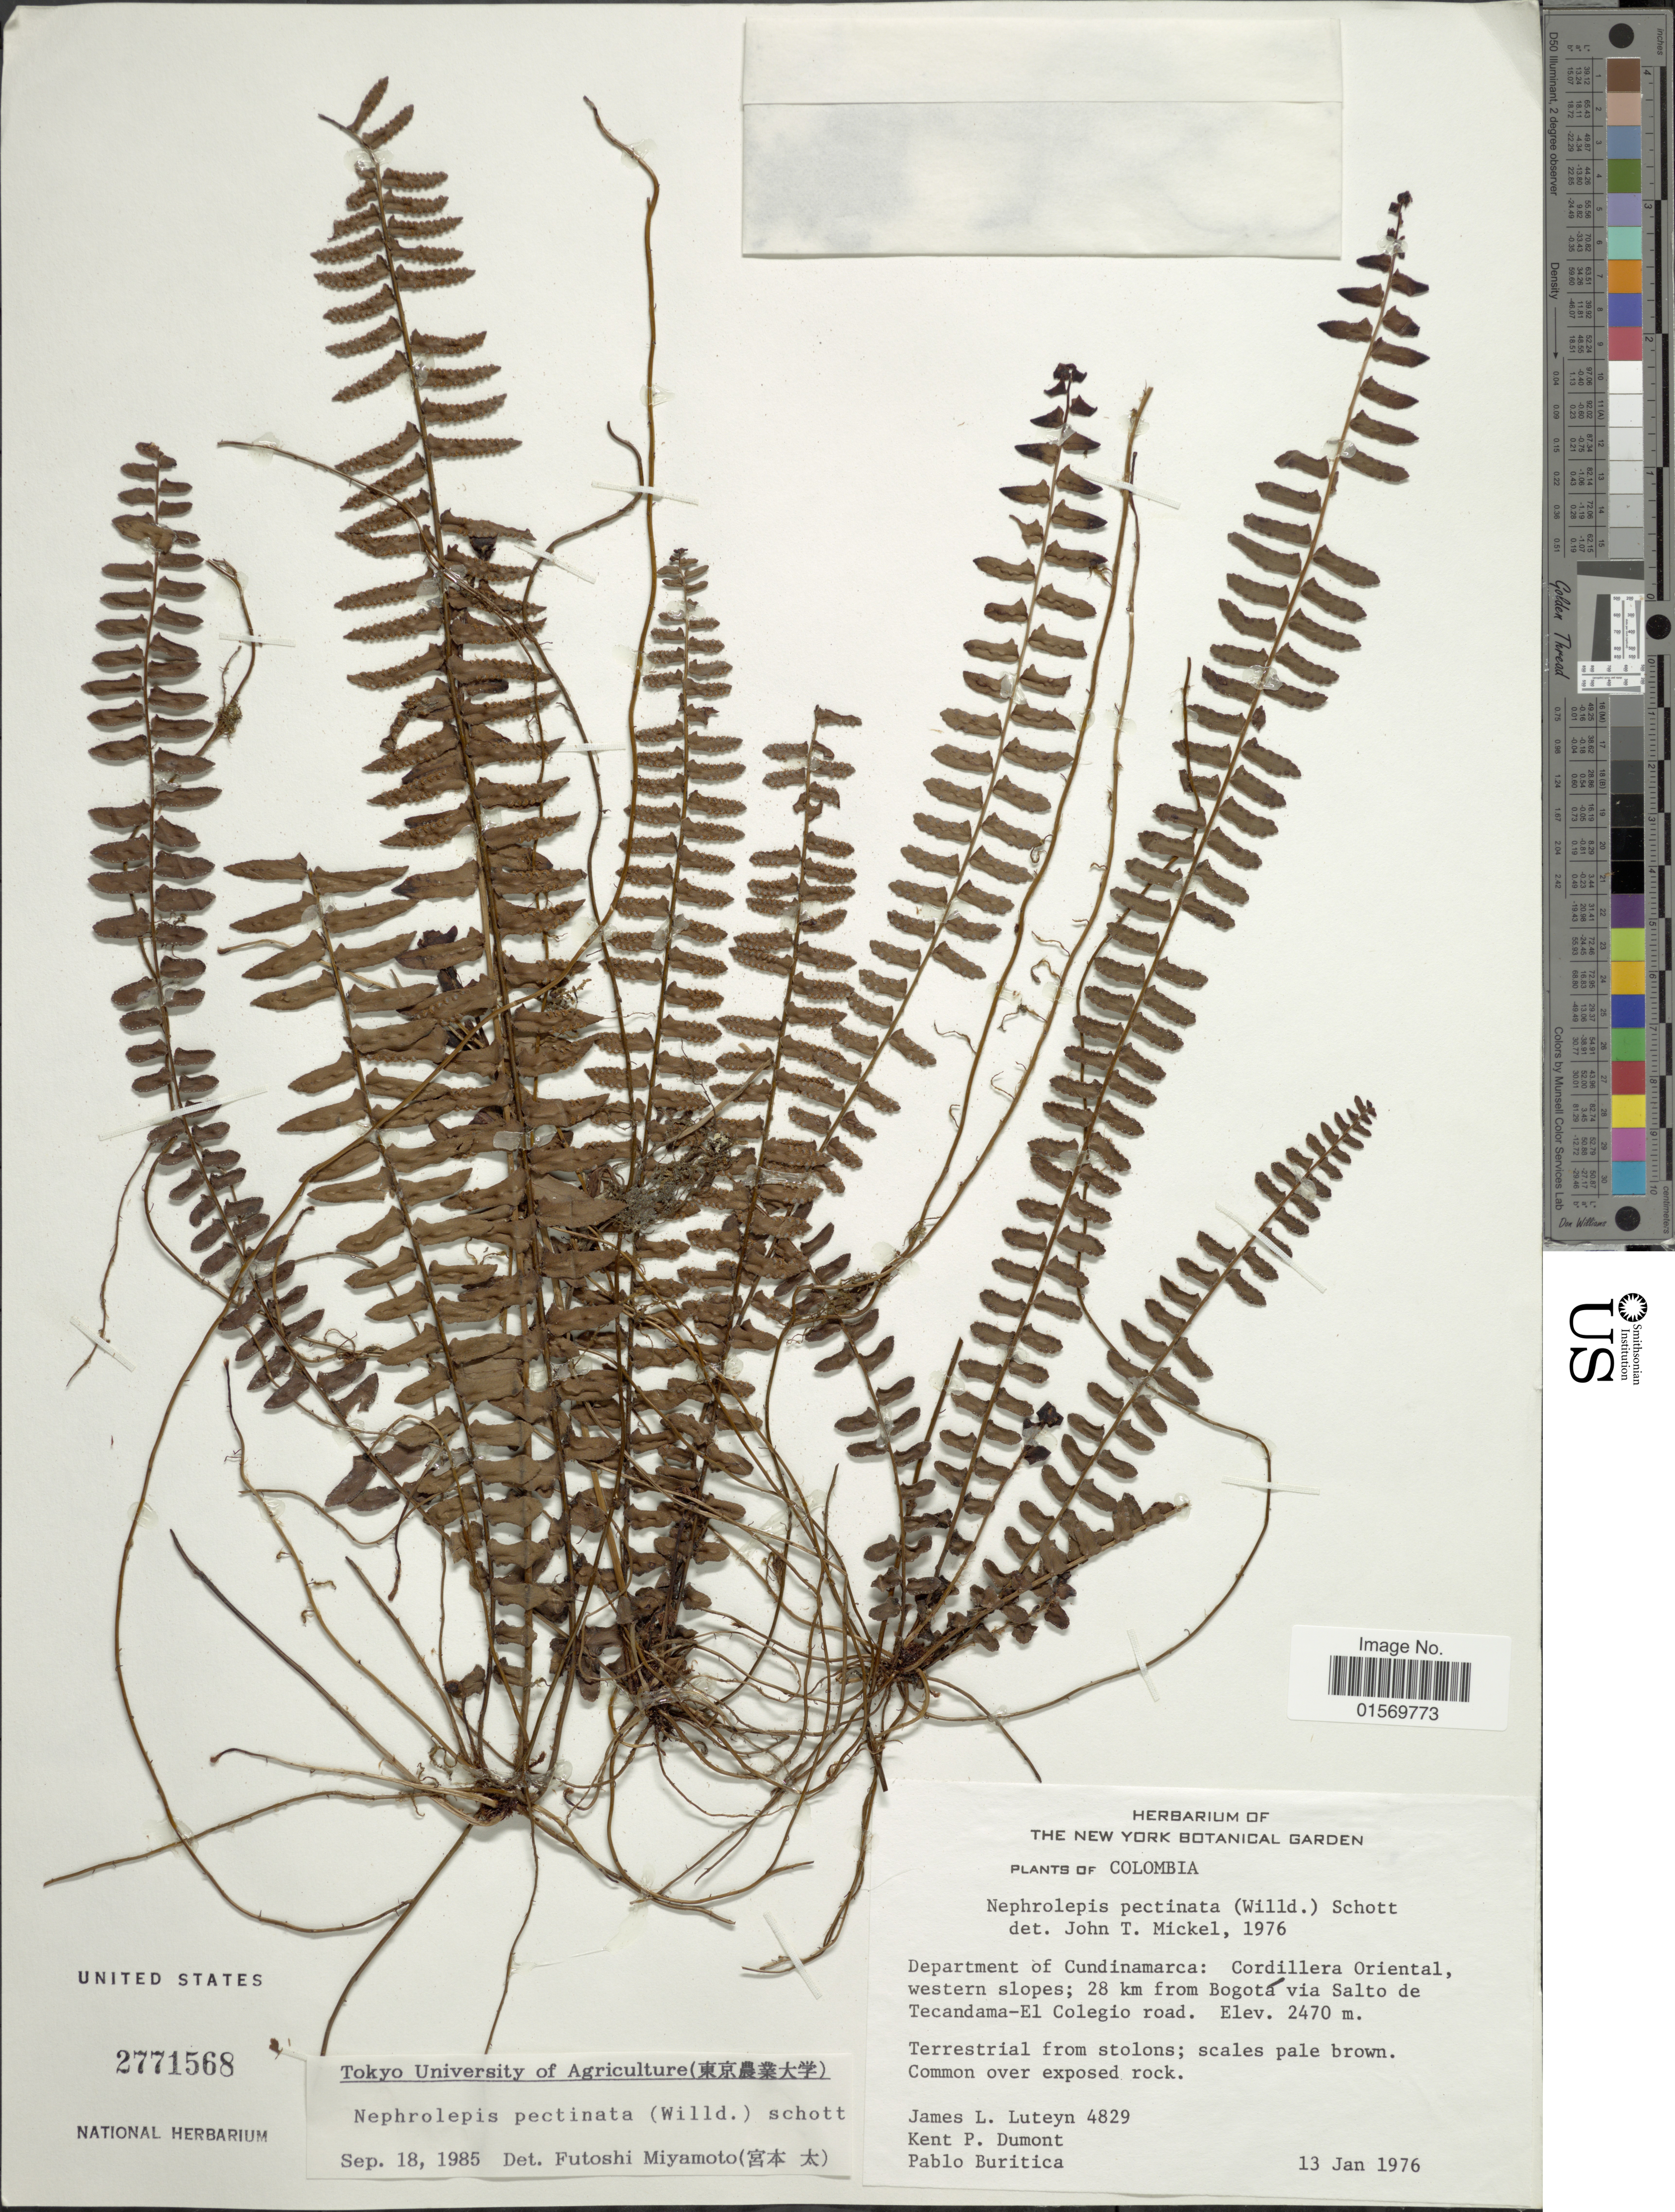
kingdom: Plantae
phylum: Tracheophyta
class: Polypodiopsida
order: Polypodiales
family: Nephrolepidaceae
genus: Nephrolepis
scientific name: Nephrolepis pectinata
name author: (Willd.) Schott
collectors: J. L. Luteyn, K. P. Dumont & P. Buritica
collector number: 4829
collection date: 1976-01-13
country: Colombia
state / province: Cundinamarca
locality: Cordillera Oriental, western slopes; 28 km from Bogota via Salto de Tecandama-El Colegio road.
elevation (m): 2470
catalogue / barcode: US 2771568